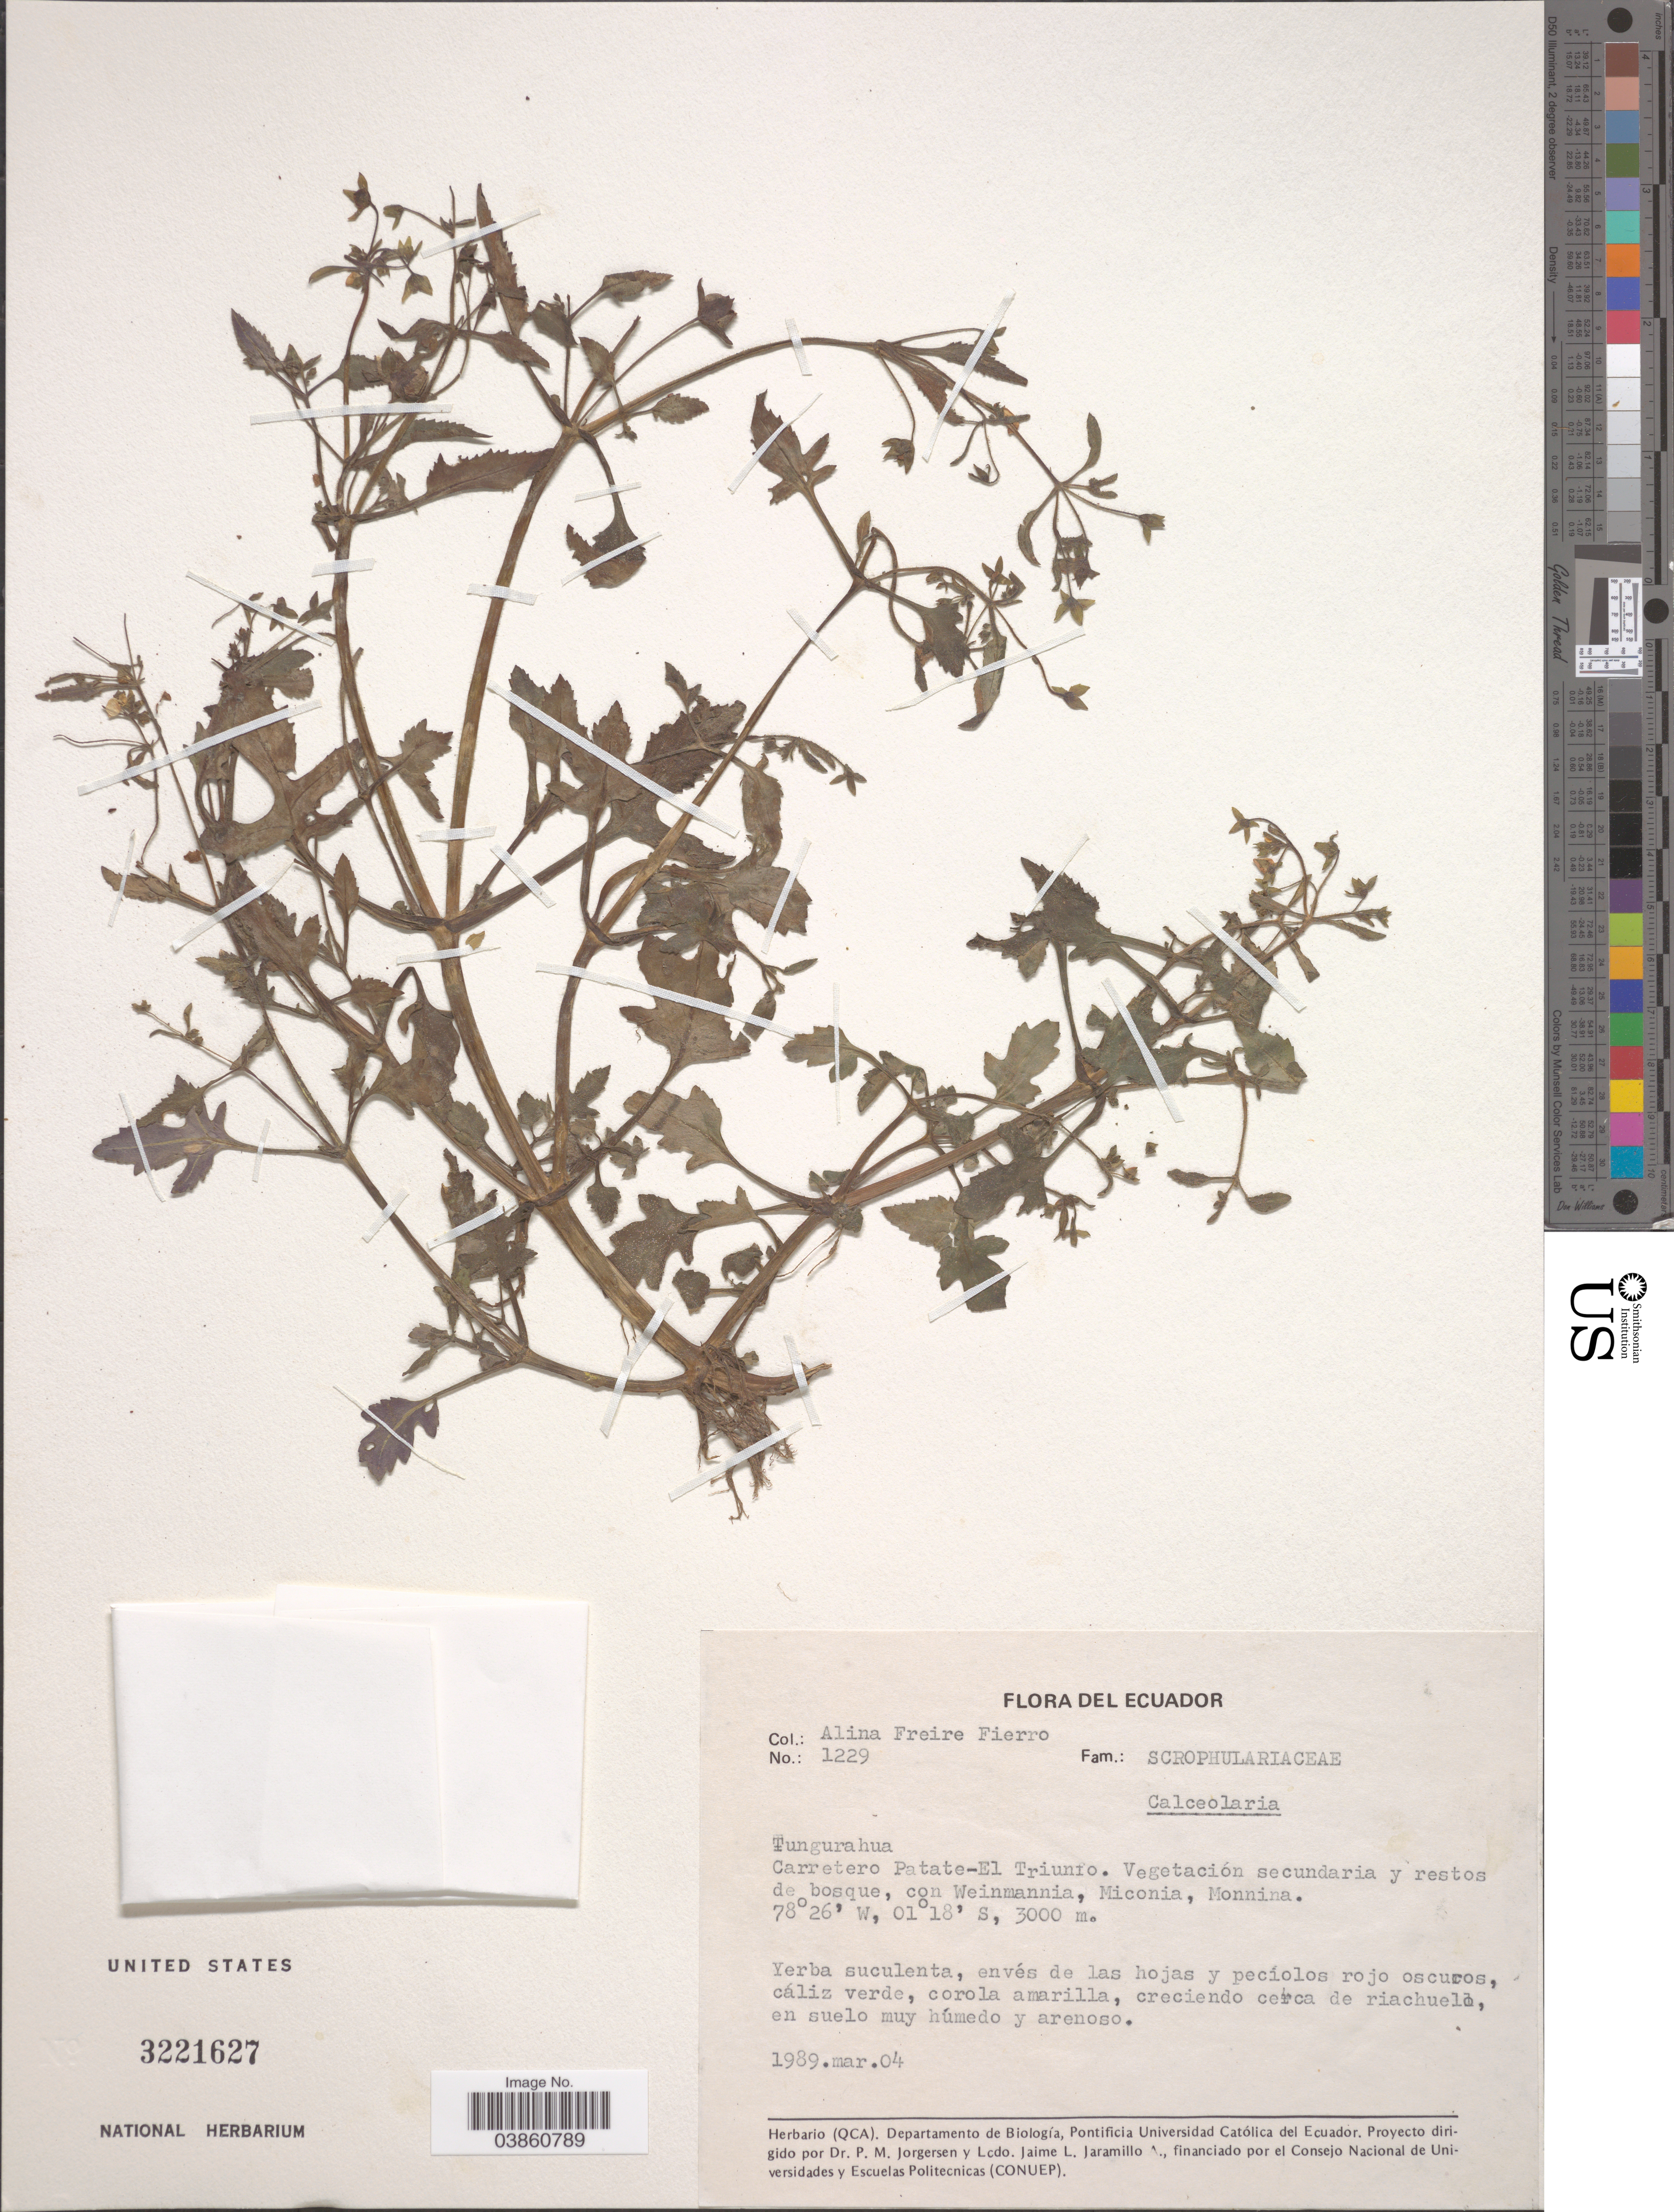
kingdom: Plantae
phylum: Tracheophyta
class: Magnoliopsida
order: Lamiales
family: Calceolariaceae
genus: Calceolaria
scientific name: Calceolaria sp.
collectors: A. Freire-Fierro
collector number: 1229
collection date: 1989-03-04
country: Ecuador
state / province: Tungurahua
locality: Carretero Patate-El Triunfo.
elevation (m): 3000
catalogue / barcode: US 3221627